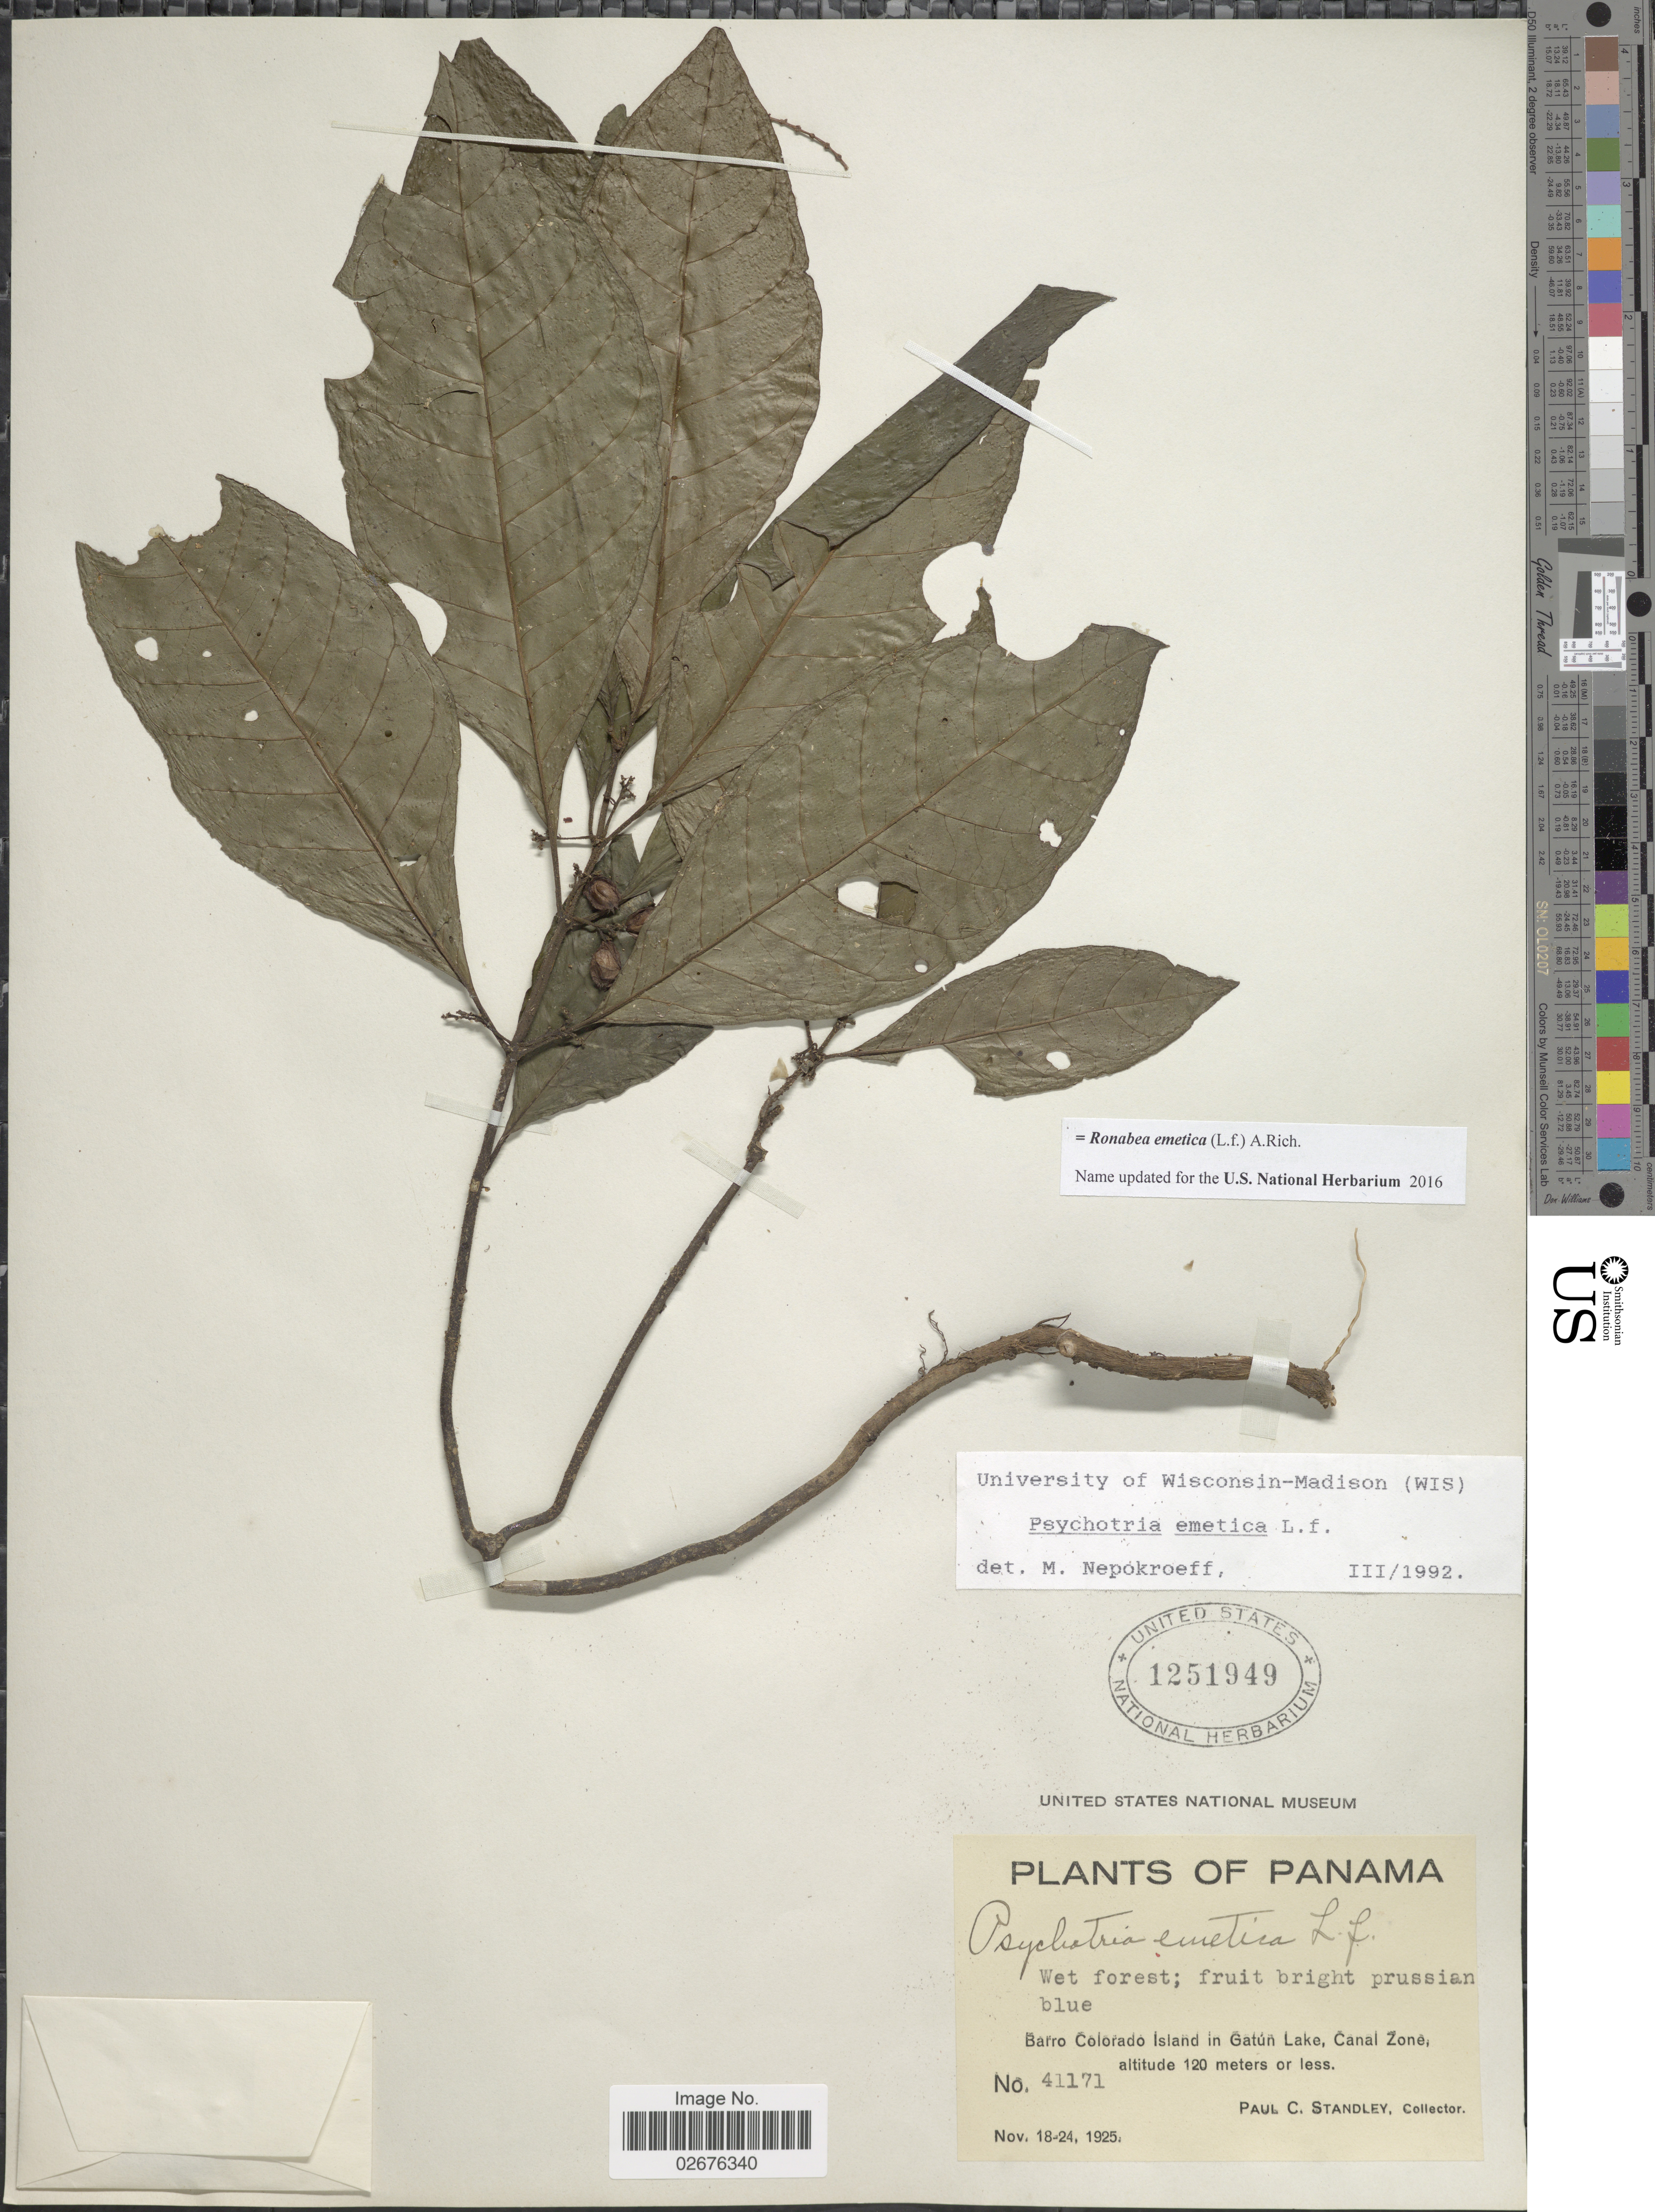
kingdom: Plantae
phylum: Tracheophyta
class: Magnoliopsida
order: Gentianales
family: Rubiaceae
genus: Ronabea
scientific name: Ronabea emetica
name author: (L. f.) A. Rich.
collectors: P. C. Standley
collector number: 41171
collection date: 1925-11-18/1925-11-24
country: Panama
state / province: Panamá Oeste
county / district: Canal Zone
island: Barro Colorado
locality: Barro Colorado Island in Gatun Lake, Canal Zone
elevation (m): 120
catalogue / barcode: US 1251949